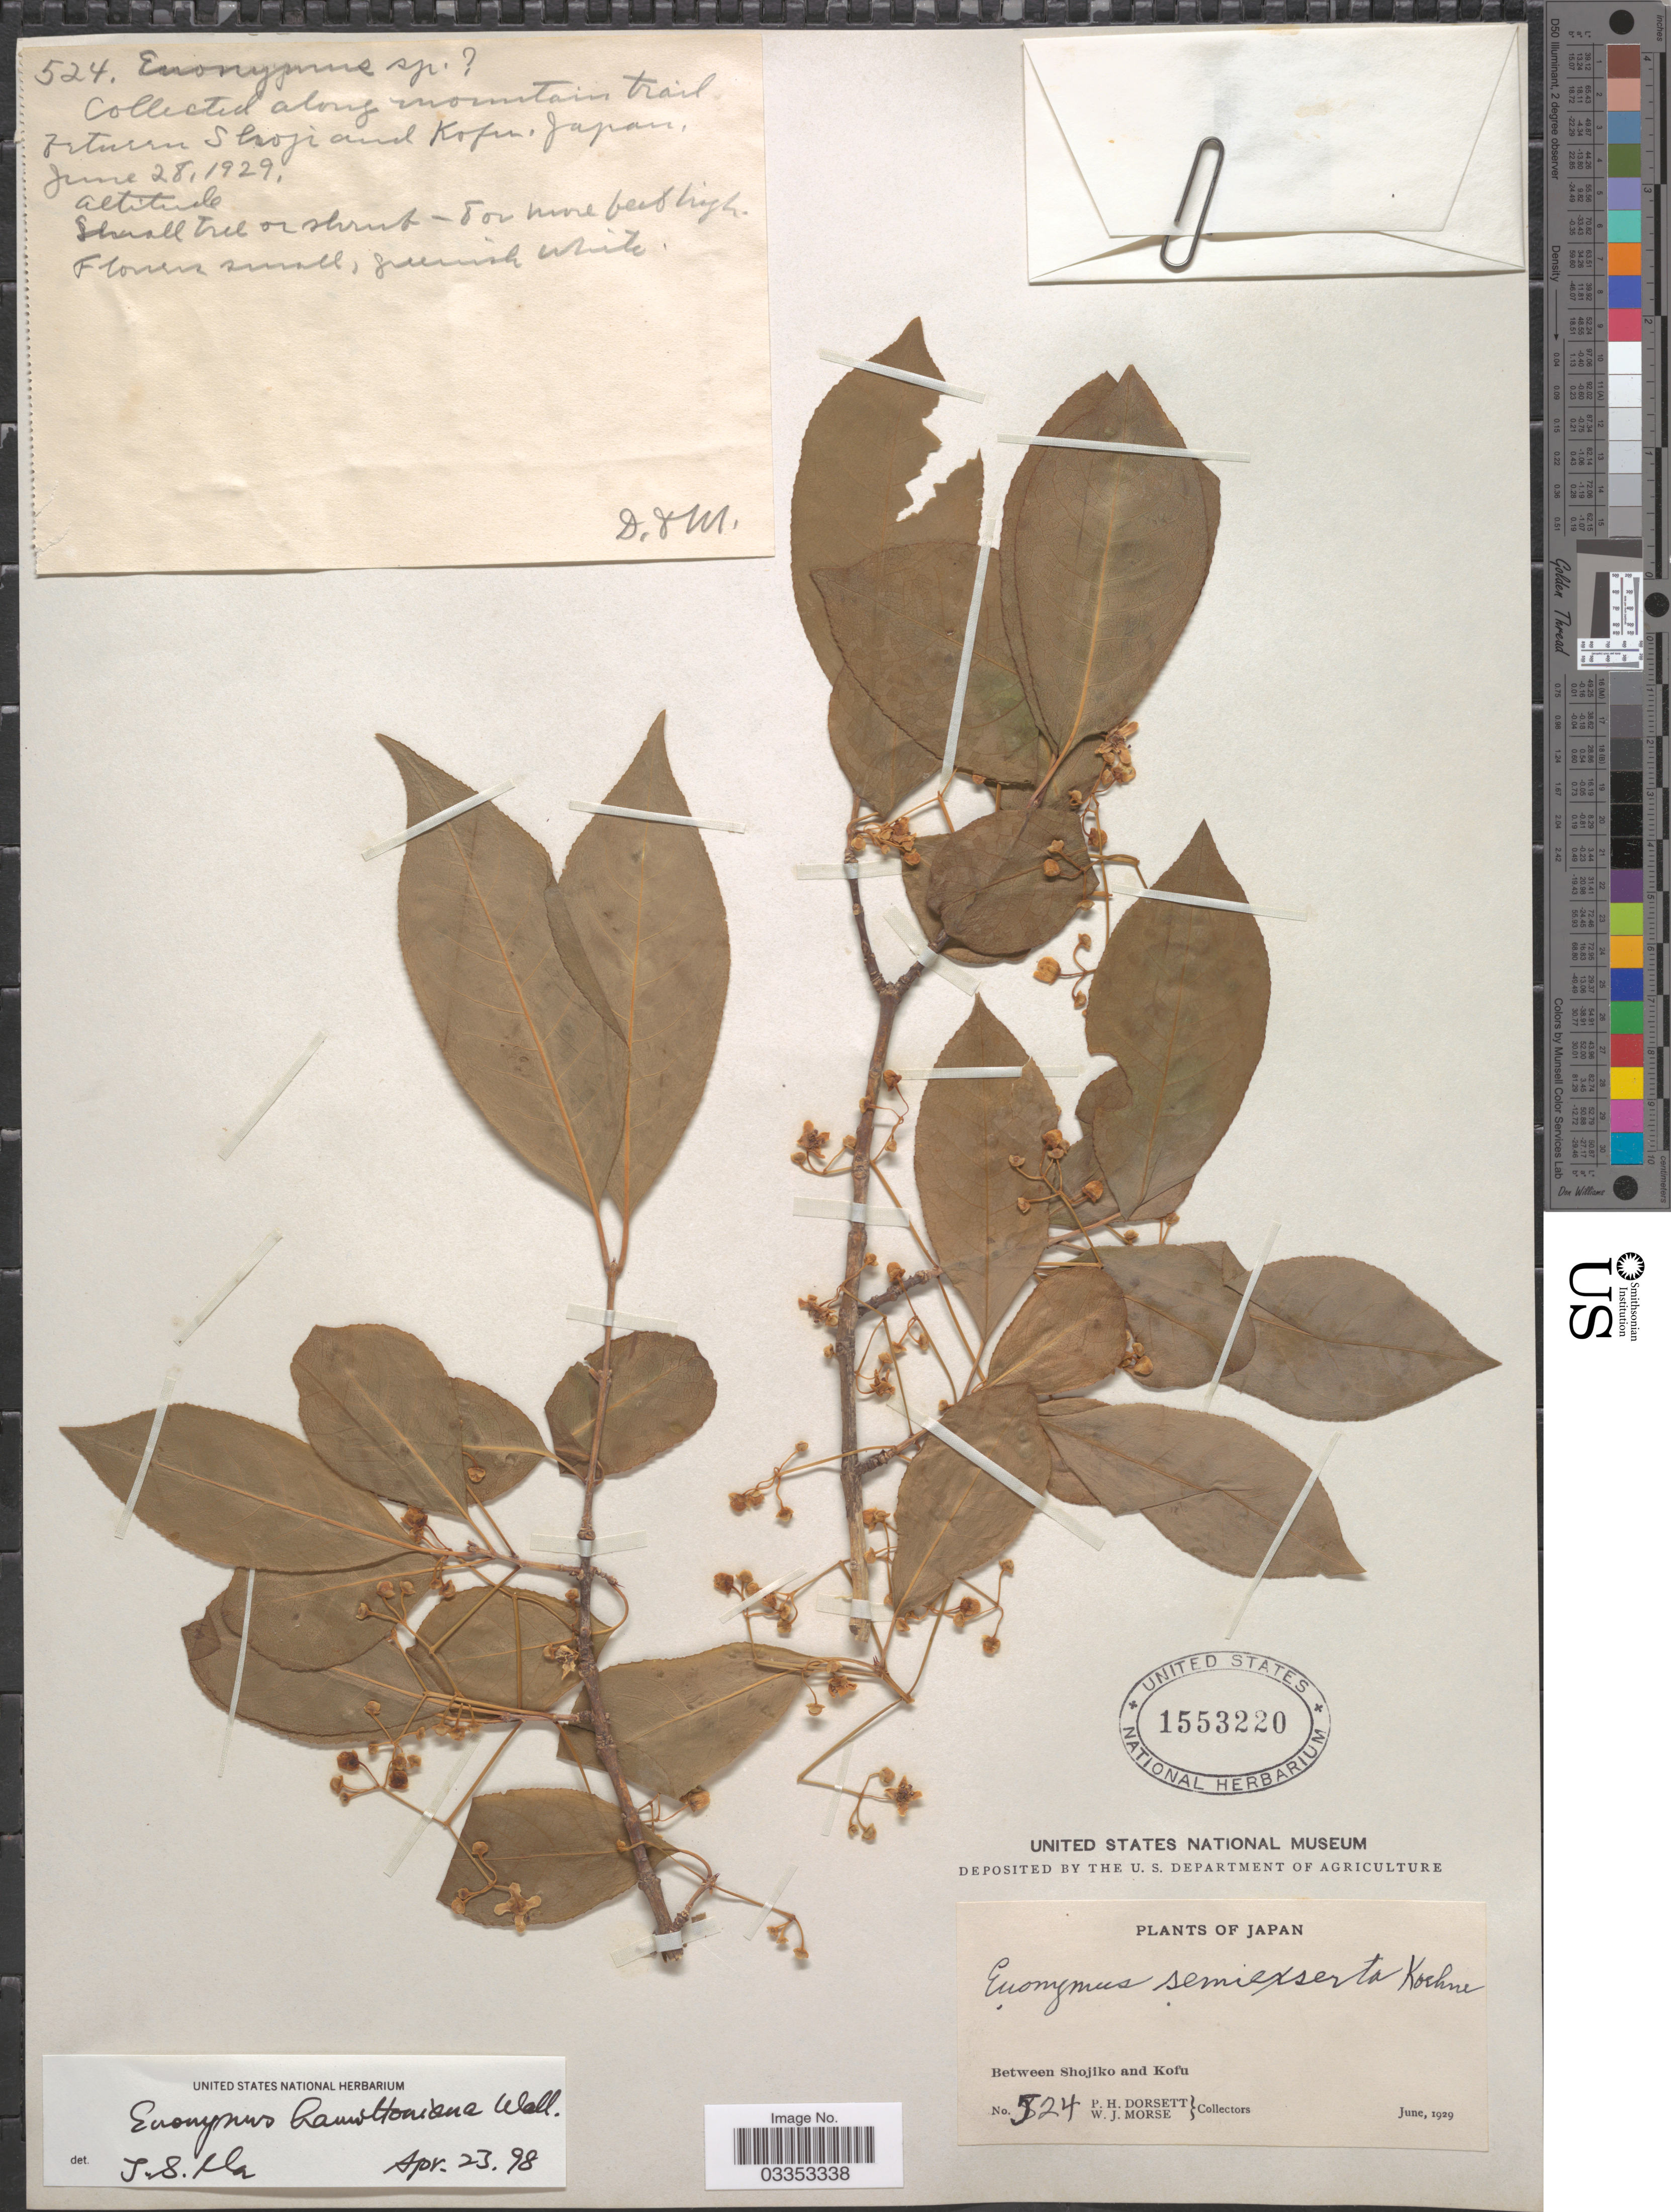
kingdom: Plantae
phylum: Tracheophyta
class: Magnoliopsida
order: Celastrales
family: Celastraceae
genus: Euonymus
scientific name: Euonymus hamiltonianus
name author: Wall.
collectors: P. H. Dorsett & W. J. Morse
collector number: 524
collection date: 1929-06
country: Japan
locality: Along mountain trail between Shoji and Kofu.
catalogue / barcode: US 1553220